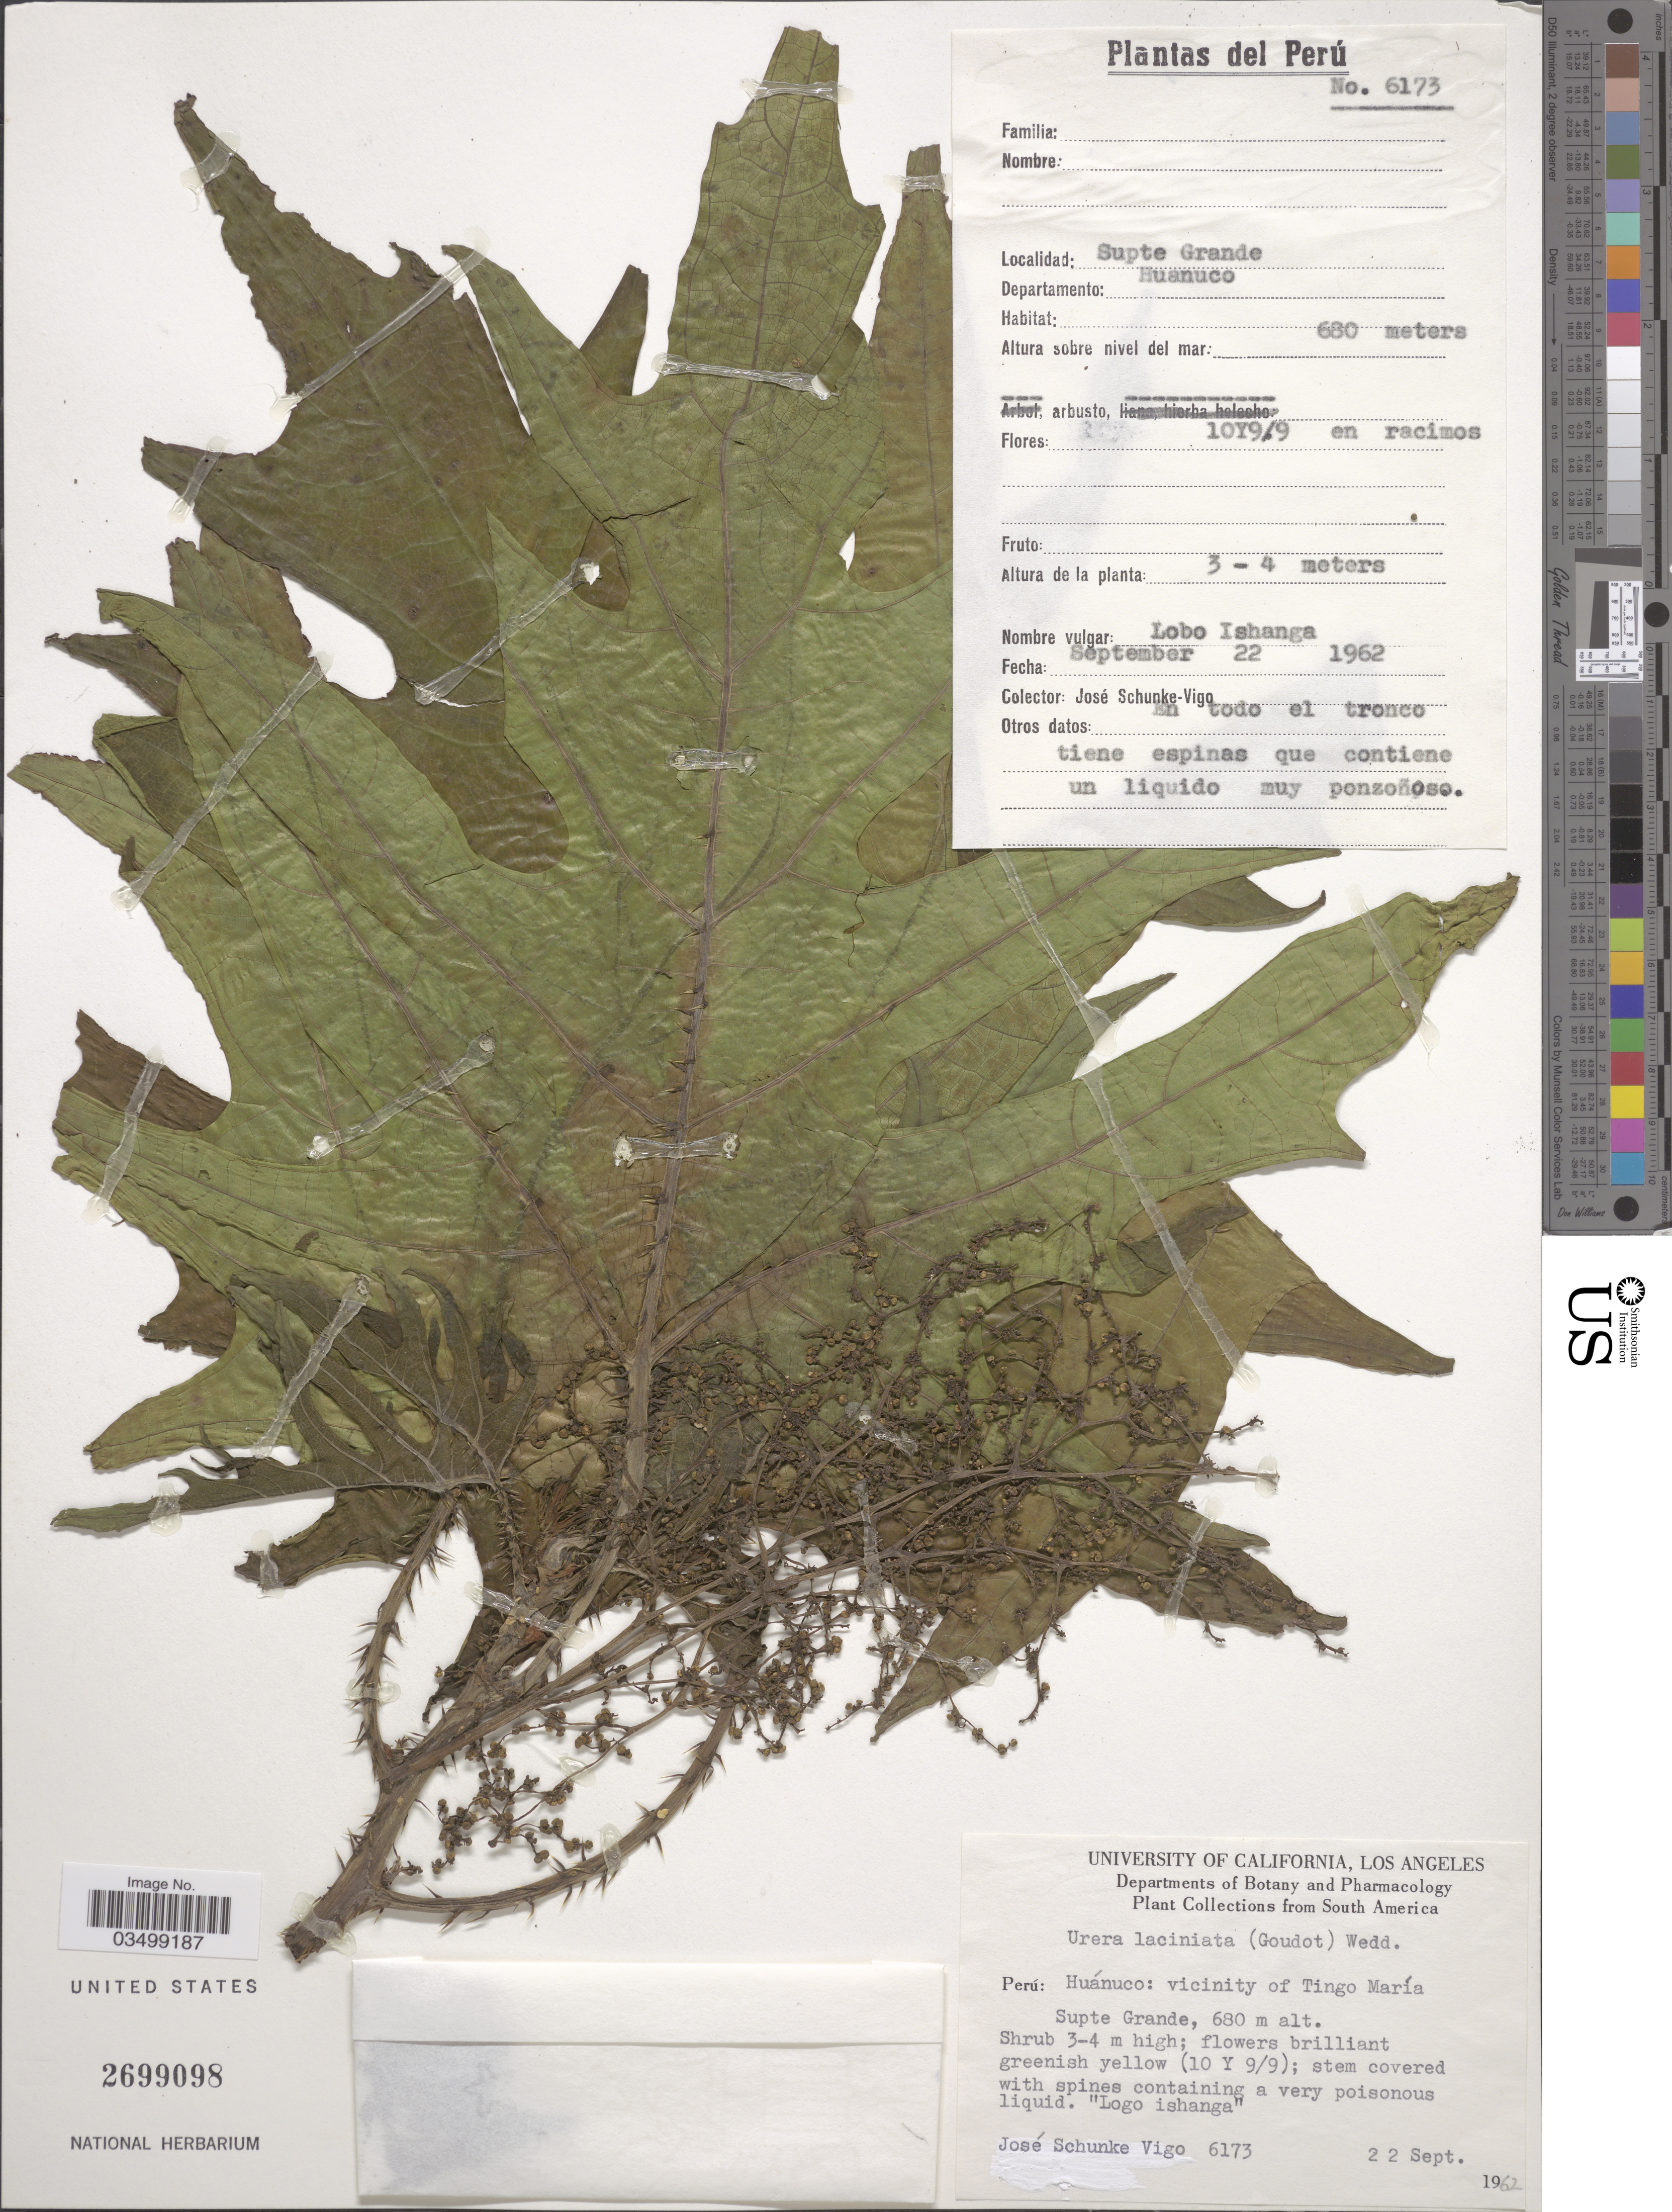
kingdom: Plantae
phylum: Tracheophyta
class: Magnoliopsida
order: Rosales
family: Urticaceae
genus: Urera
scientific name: Urera laciniata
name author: (Gaudich.) Wedd.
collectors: J. Schunke Vigo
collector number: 6173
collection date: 1962-09-22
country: Peru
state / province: Huánuco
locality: Vicinity of Tingo María. Supte Grande. Departamento Huanuco.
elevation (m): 680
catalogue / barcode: US 2699098